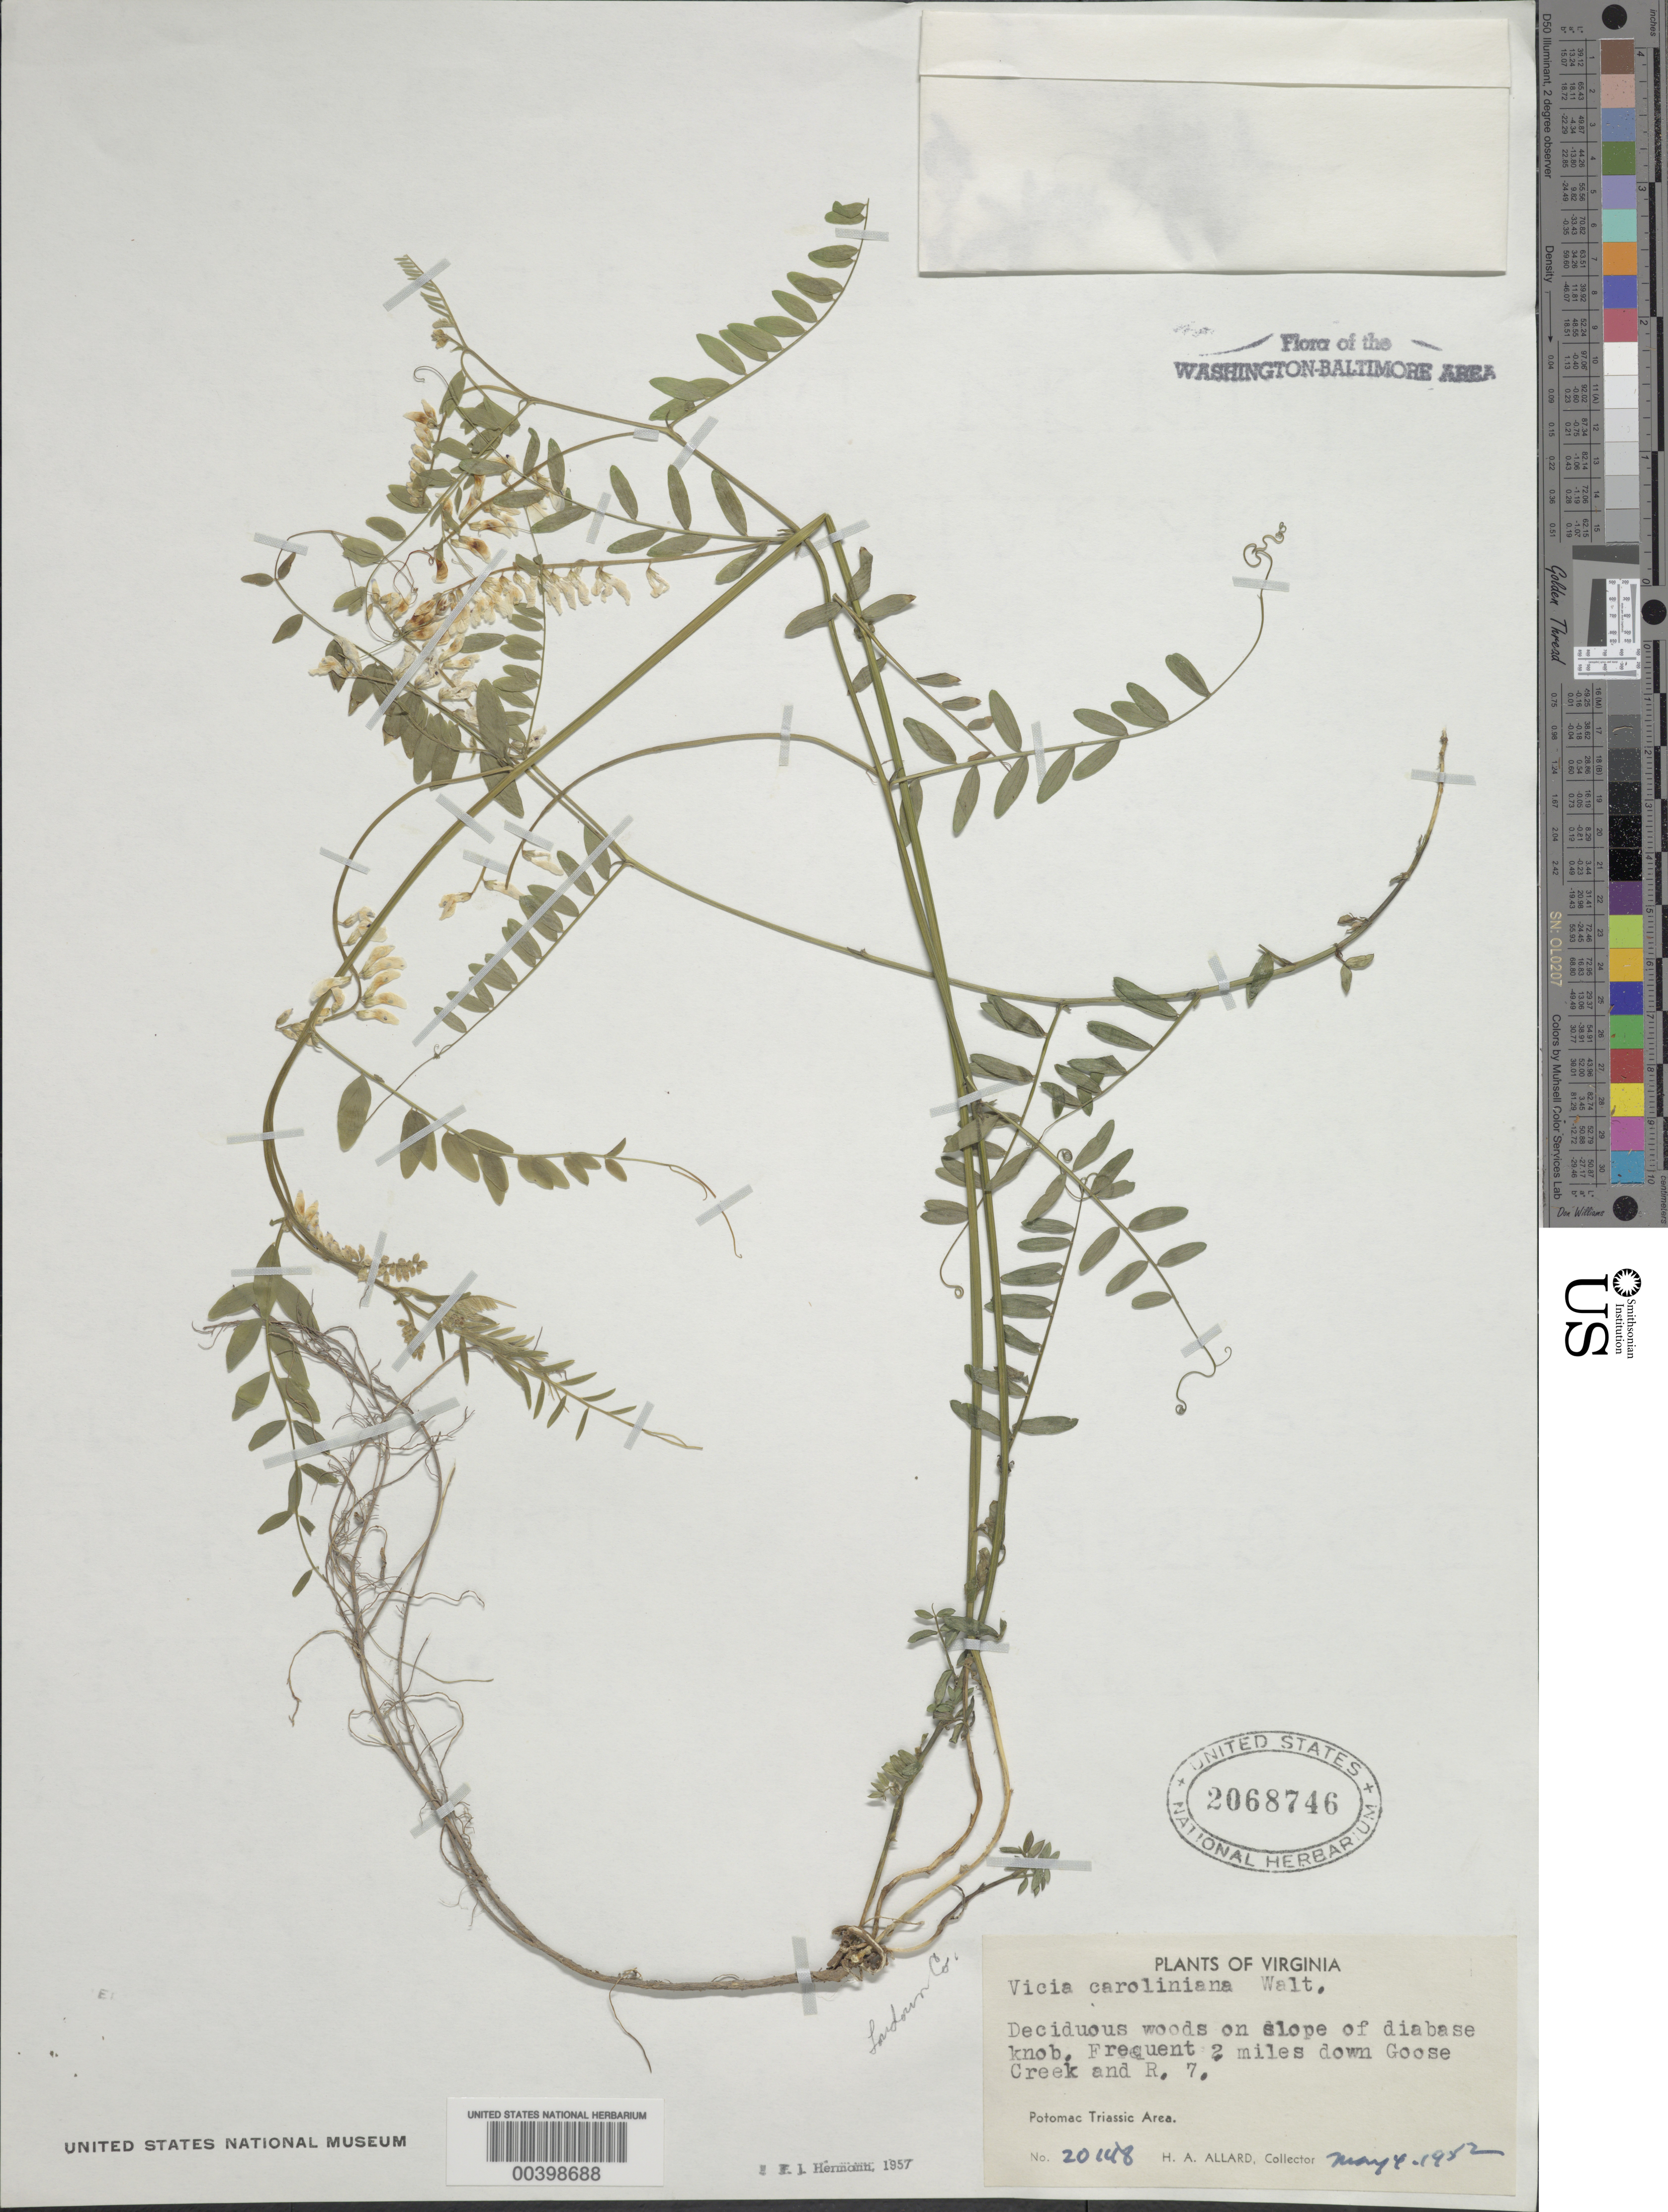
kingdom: Plantae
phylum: Tracheophyta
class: Magnoliopsida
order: Fabales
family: Fabaceae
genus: Vicia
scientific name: Vicia caroliniana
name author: Walter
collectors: H. A. Allard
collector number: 20148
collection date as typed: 04 May 1952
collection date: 1952-05-04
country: United States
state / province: Virginia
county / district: Loudoun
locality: Goose Creek and Route 7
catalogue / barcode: US 2068746